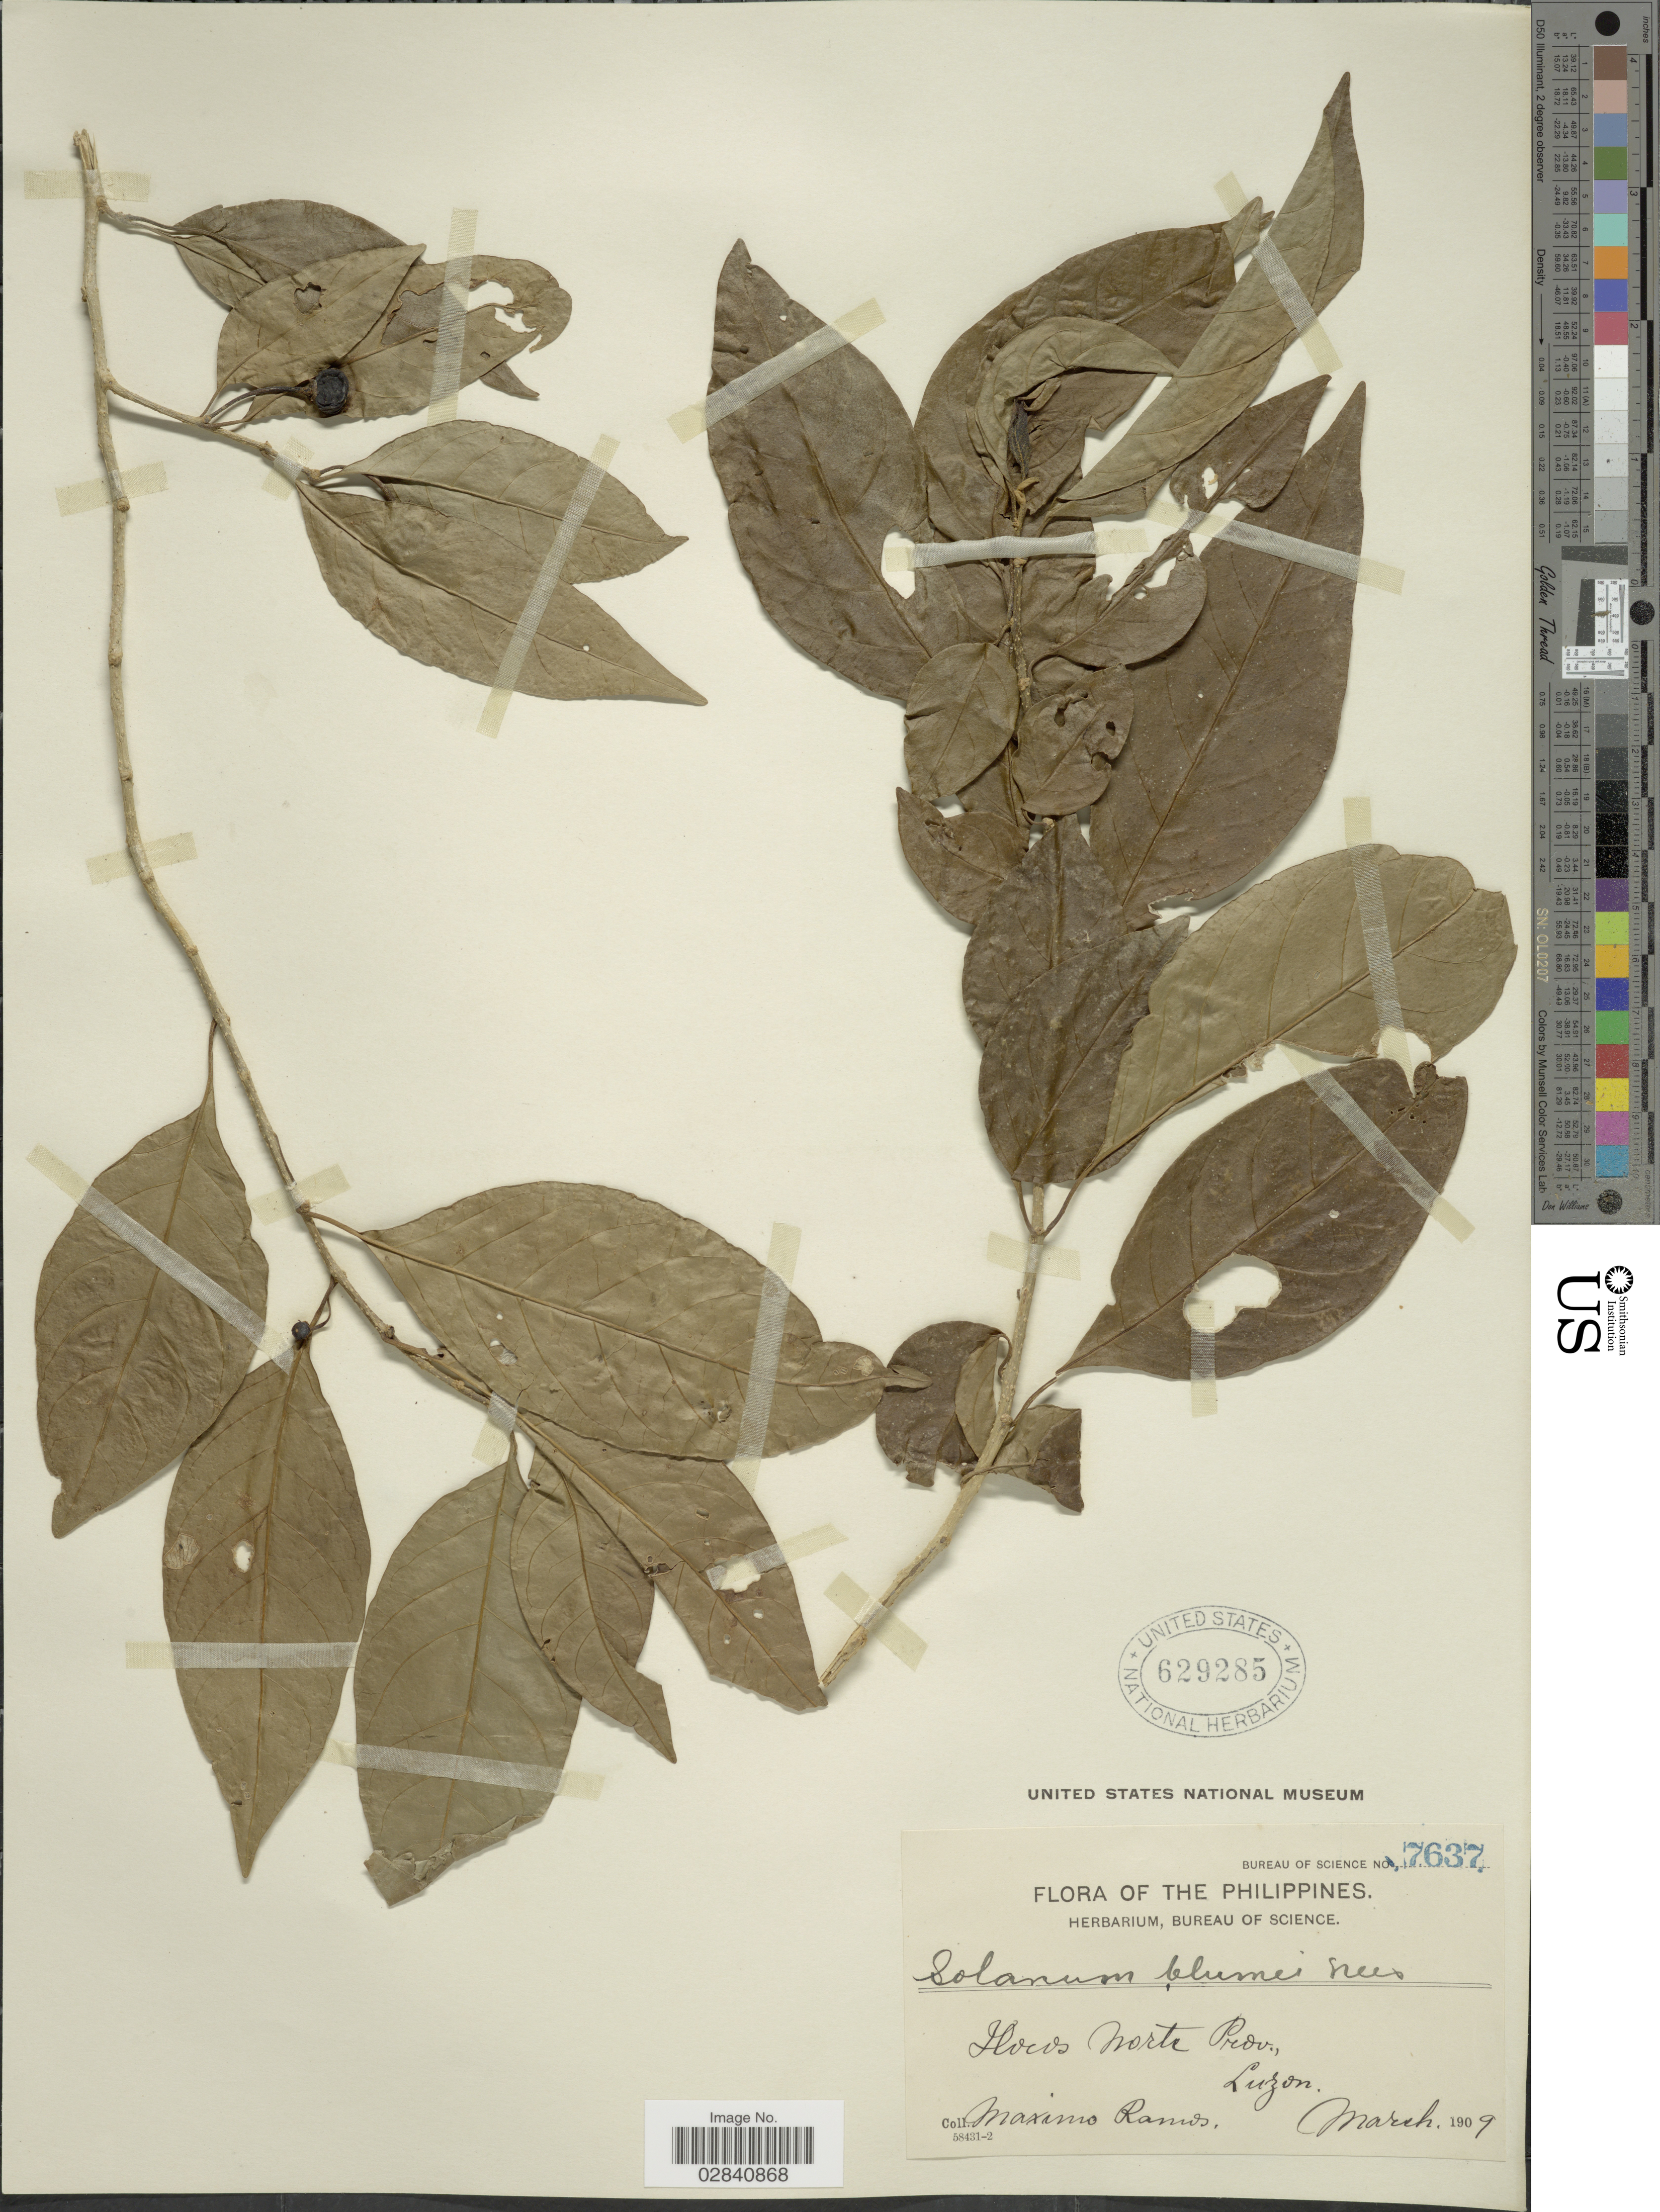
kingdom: Plantae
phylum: Tracheophyta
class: Magnoliopsida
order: Solanales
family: Solanaceae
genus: Lycianthes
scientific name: Lycianthes banahaensis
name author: (Elmer) Bitt.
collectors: M. Ramos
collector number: Bureau of Science 7637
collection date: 1909-03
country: Philippines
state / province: Ilocos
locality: Ilocos Norte Prov., Luzon.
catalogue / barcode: US 629285